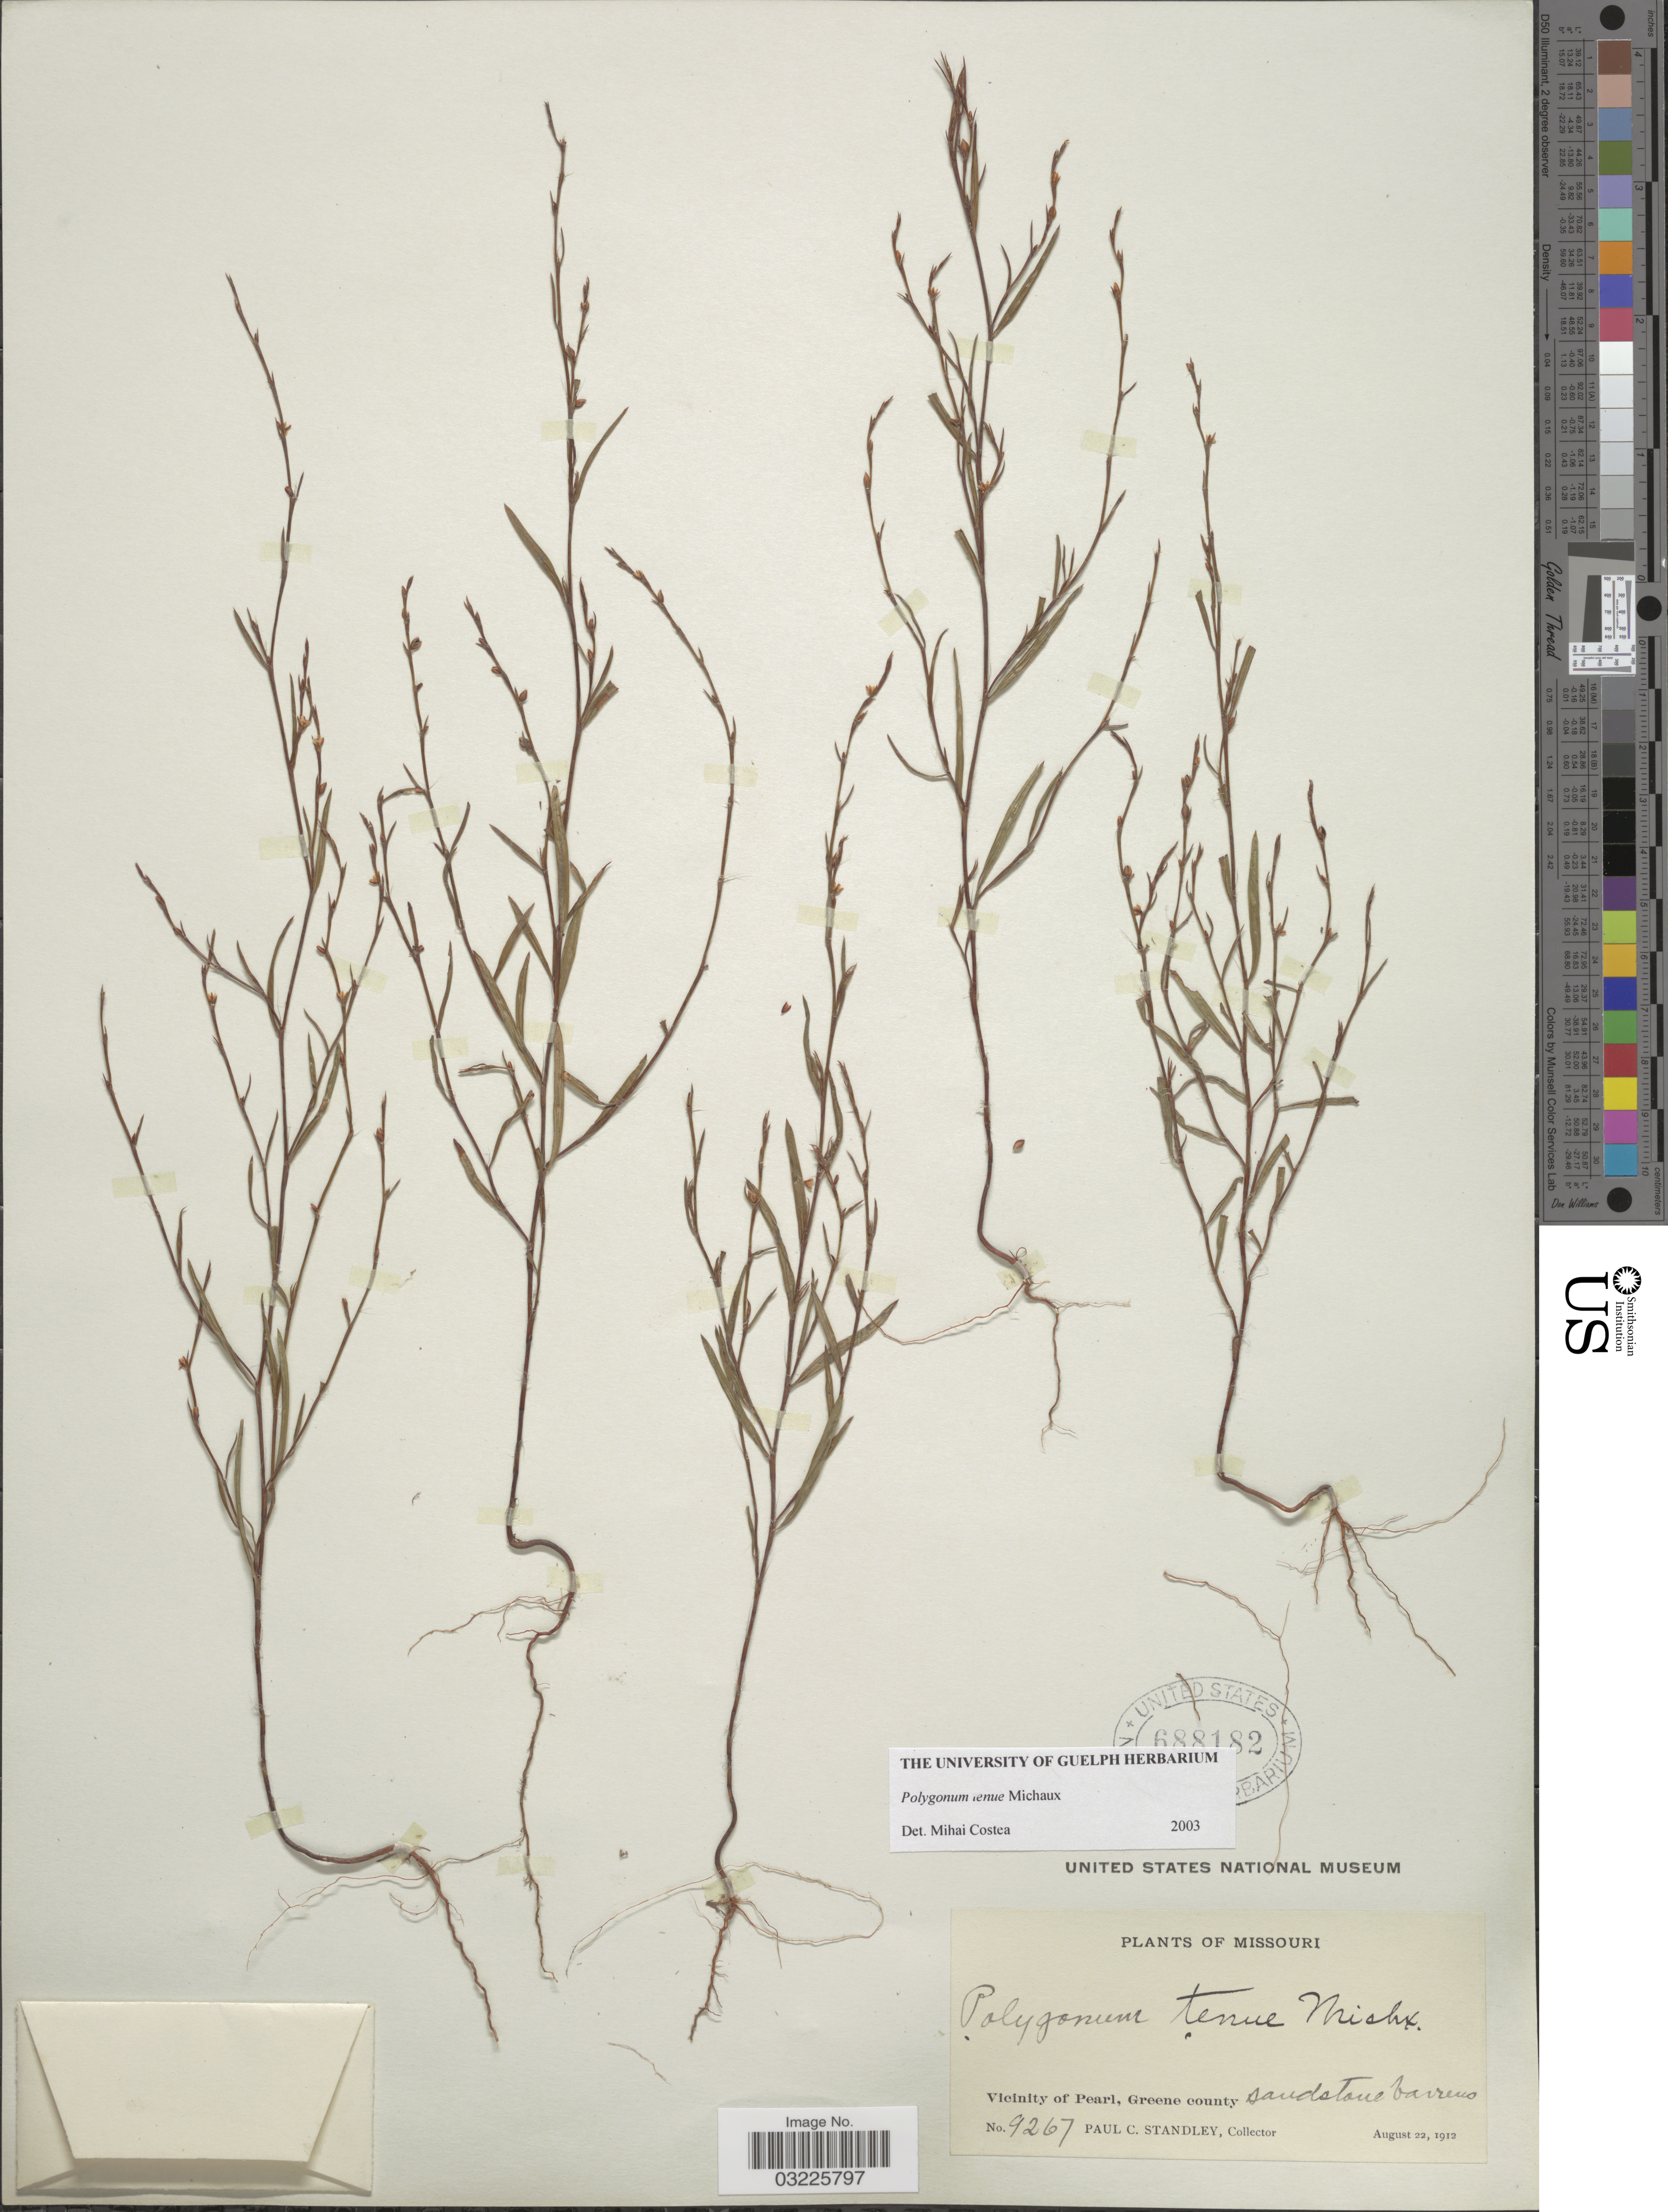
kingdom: Plantae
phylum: Tracheophyta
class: Magnoliopsida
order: Caryophyllales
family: Polygonaceae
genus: Polygonum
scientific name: Polygonum tenue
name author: F. Michx.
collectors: P. C. Standley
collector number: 9267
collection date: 1912-08-22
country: United States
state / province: Missouri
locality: Vicinity of Pearl, Greene county.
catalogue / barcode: US 688182